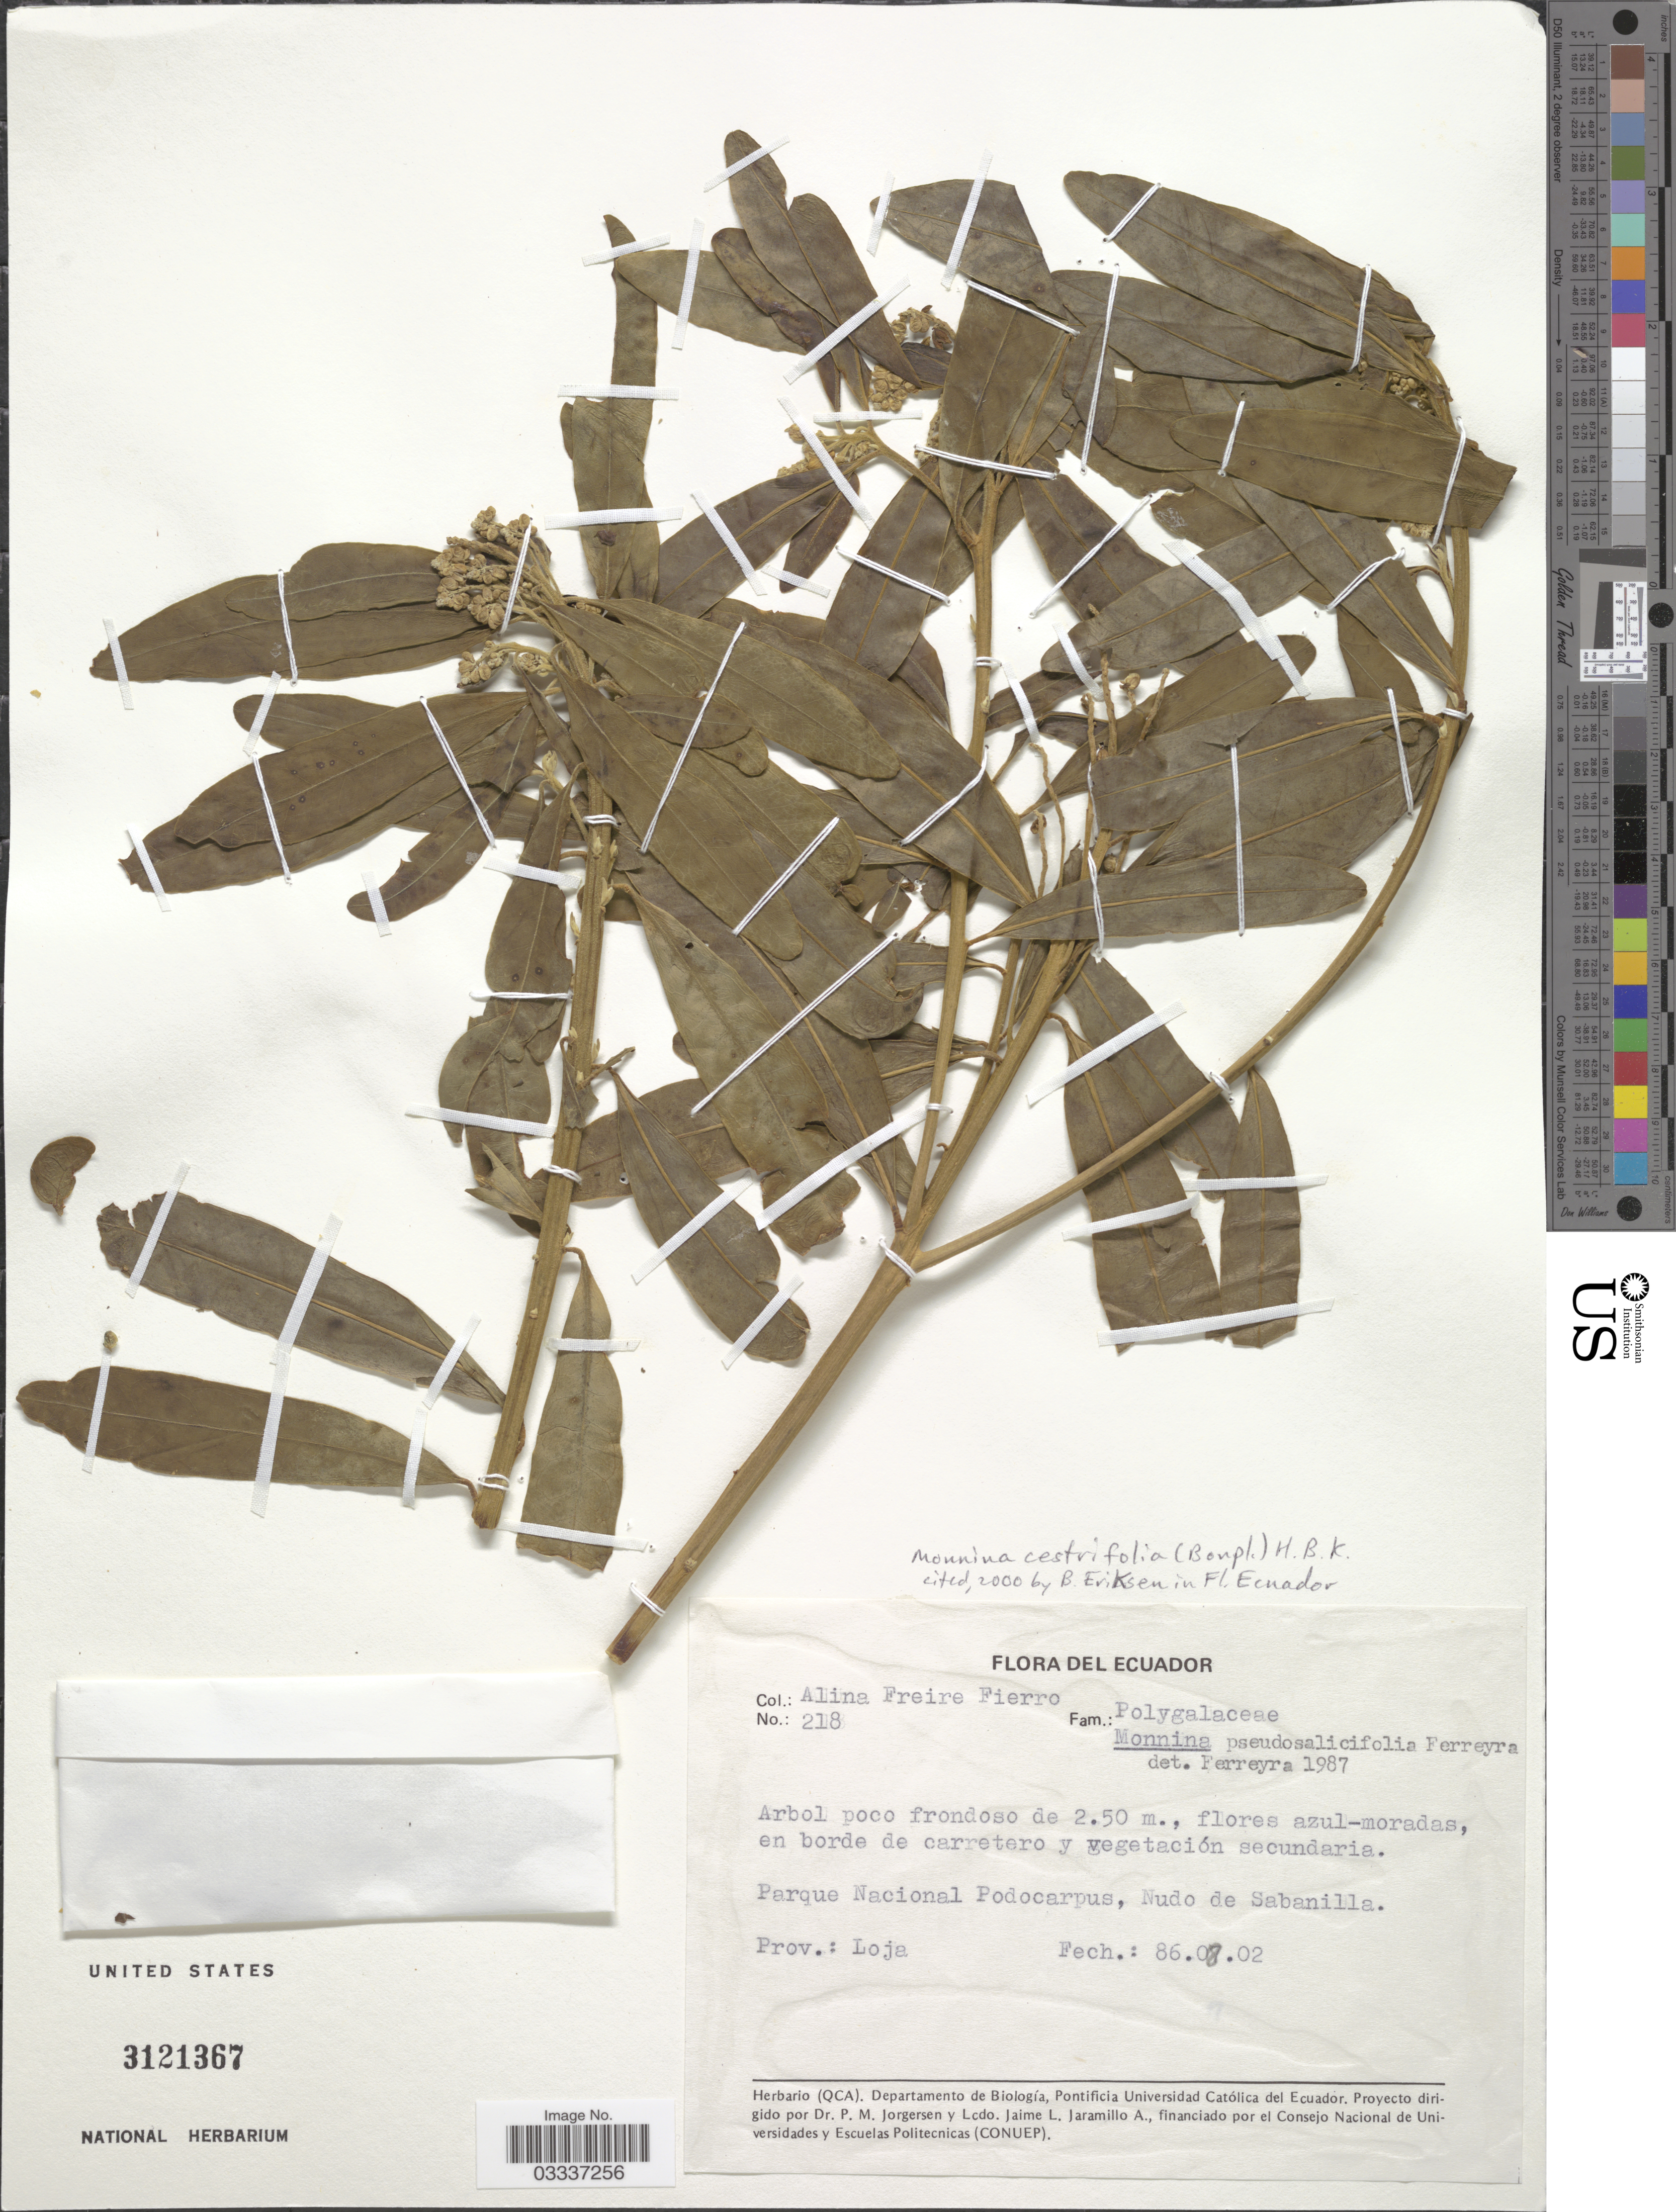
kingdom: Plantae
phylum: Tracheophyta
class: Magnoliopsida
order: Fabales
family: Polygalaceae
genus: Monnina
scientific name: Monnina cestrifolia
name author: (Bonpl.) Kunth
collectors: A. Freire-Fierro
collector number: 218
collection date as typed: Transcribed d/m/y: 2/8/86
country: Ecuador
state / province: Loja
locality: Parque Nacional Podocarpus, Nudo de Sabanilla.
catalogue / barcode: US 3121367